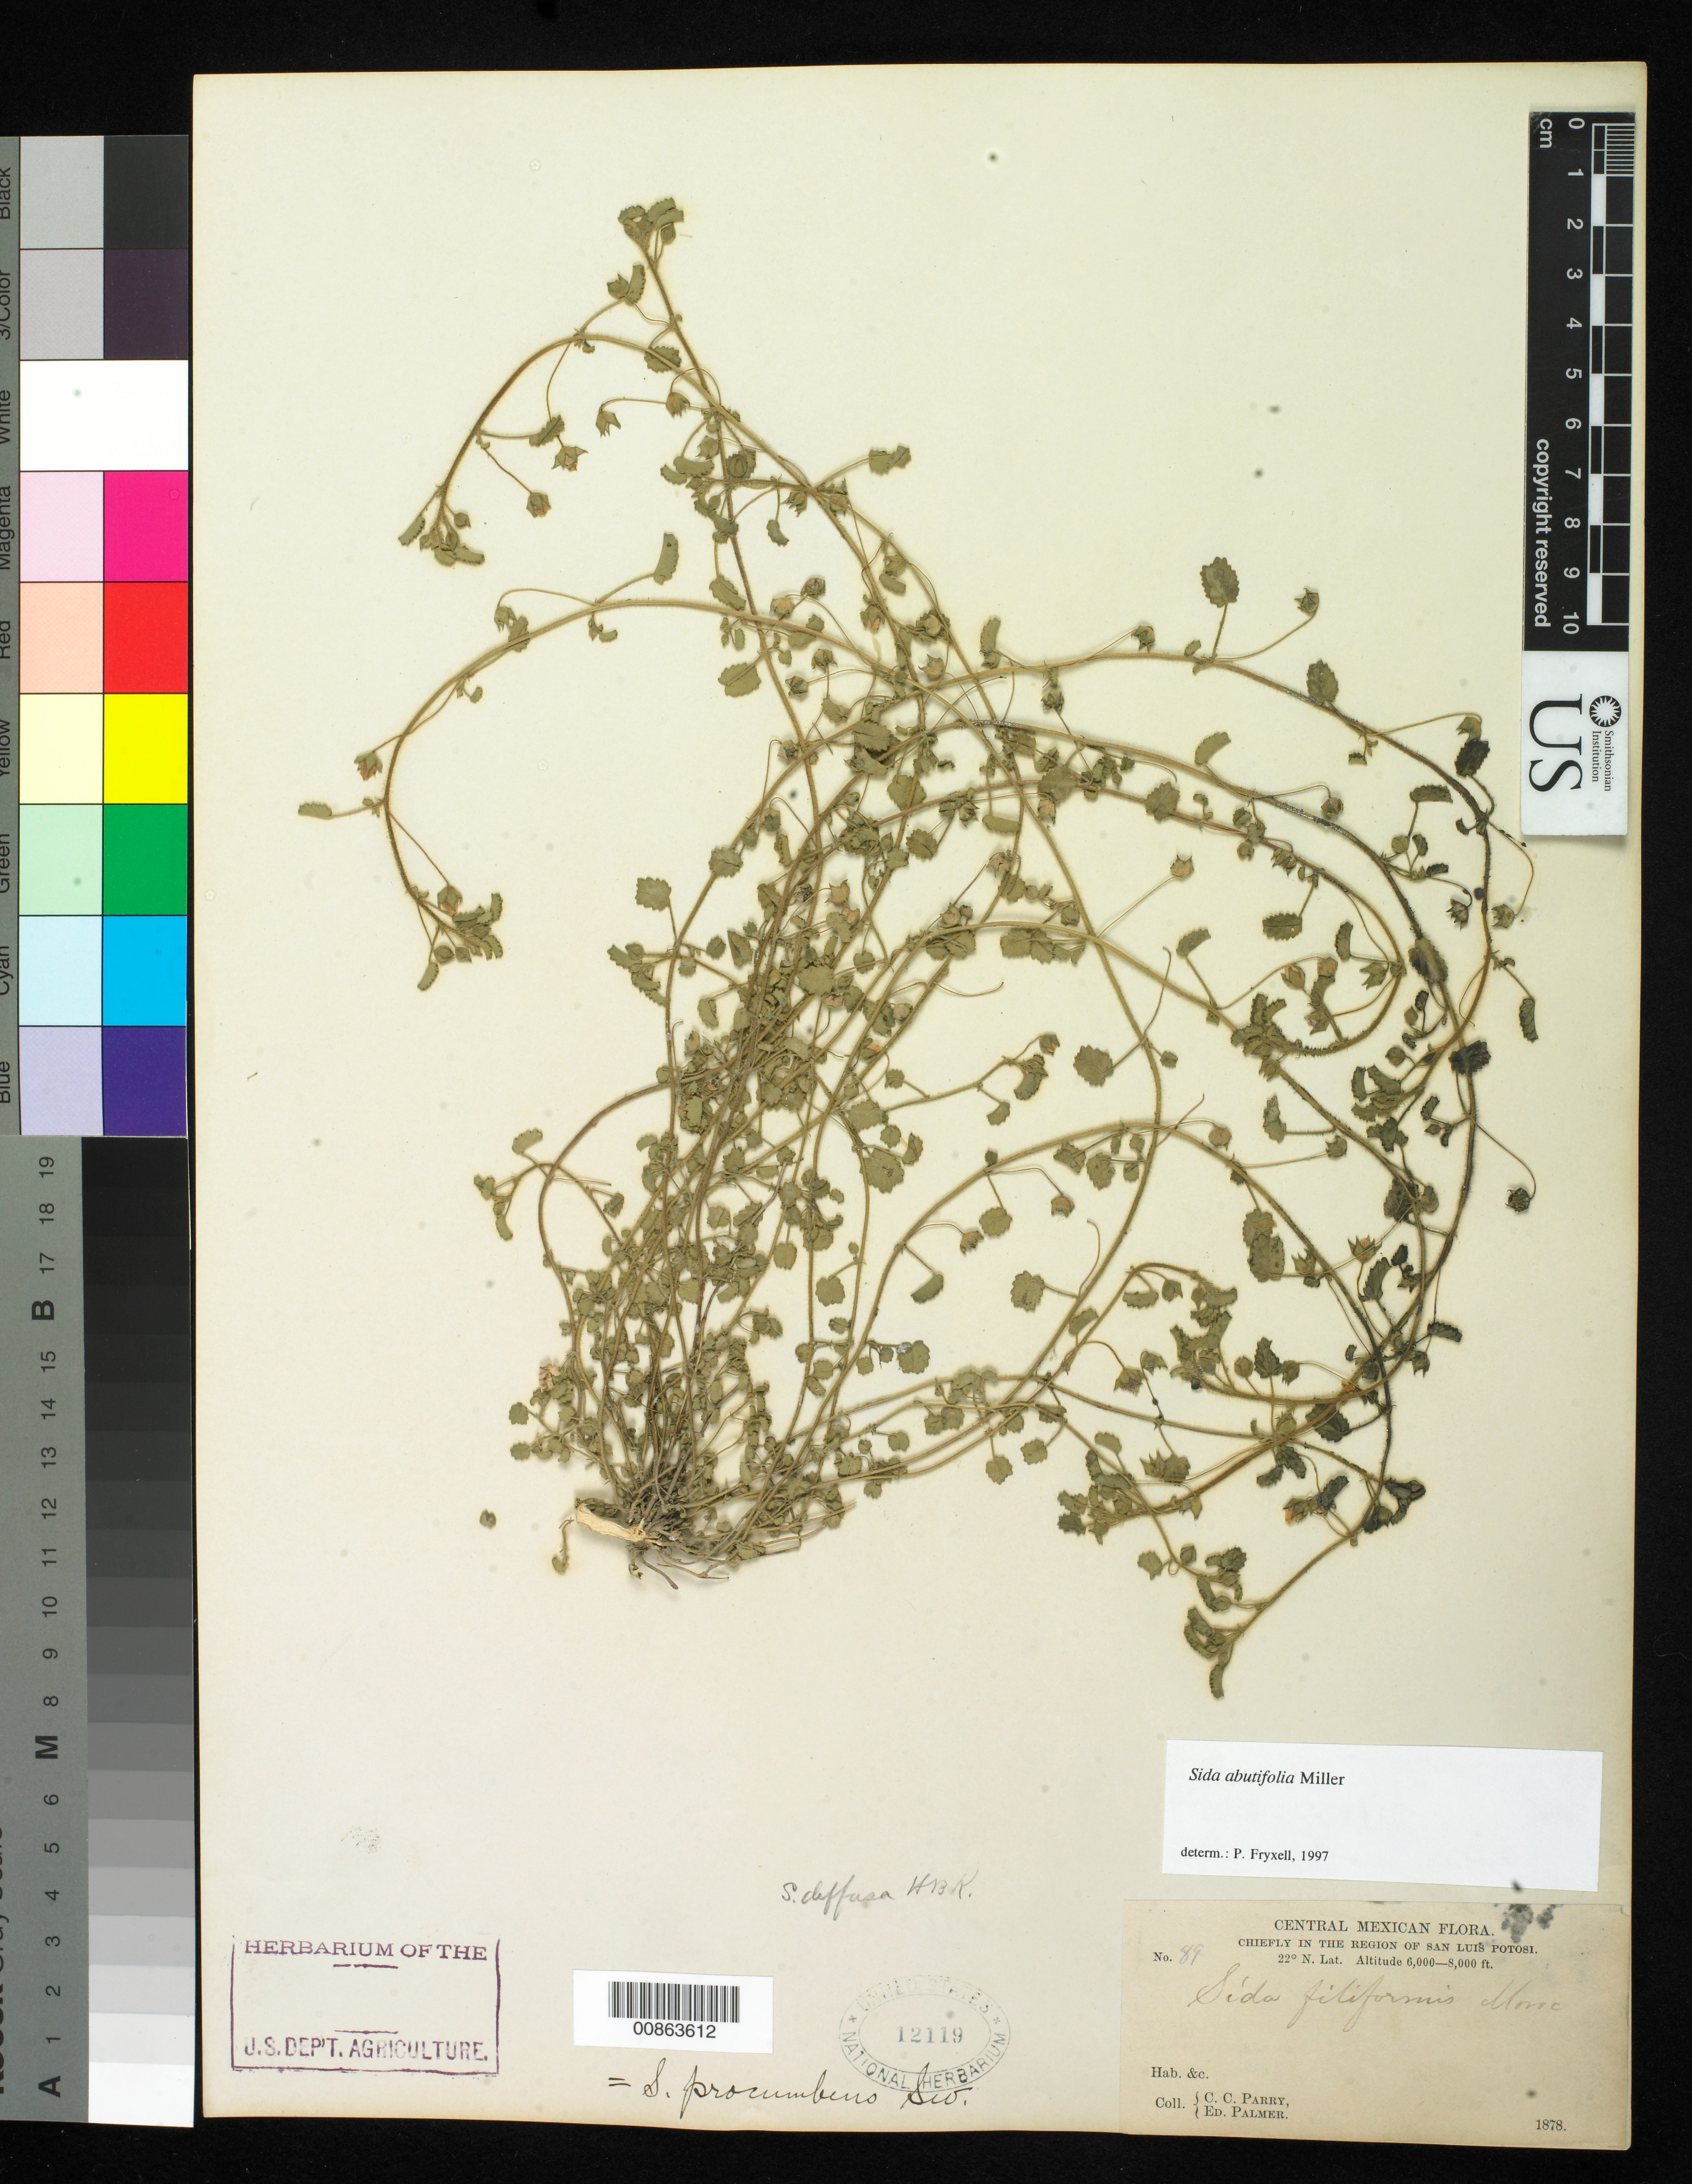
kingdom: Plantae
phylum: Tracheophyta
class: Magnoliopsida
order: Malvales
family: Malvaceae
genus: Sida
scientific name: Sida abutilifolia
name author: Mill.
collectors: C. C. Parry & E. Palmer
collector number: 89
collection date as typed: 1878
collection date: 1878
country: Mexico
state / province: San Luis Potosí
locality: Chiefly in the region of San Luis Potosí.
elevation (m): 1829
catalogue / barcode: US 12119